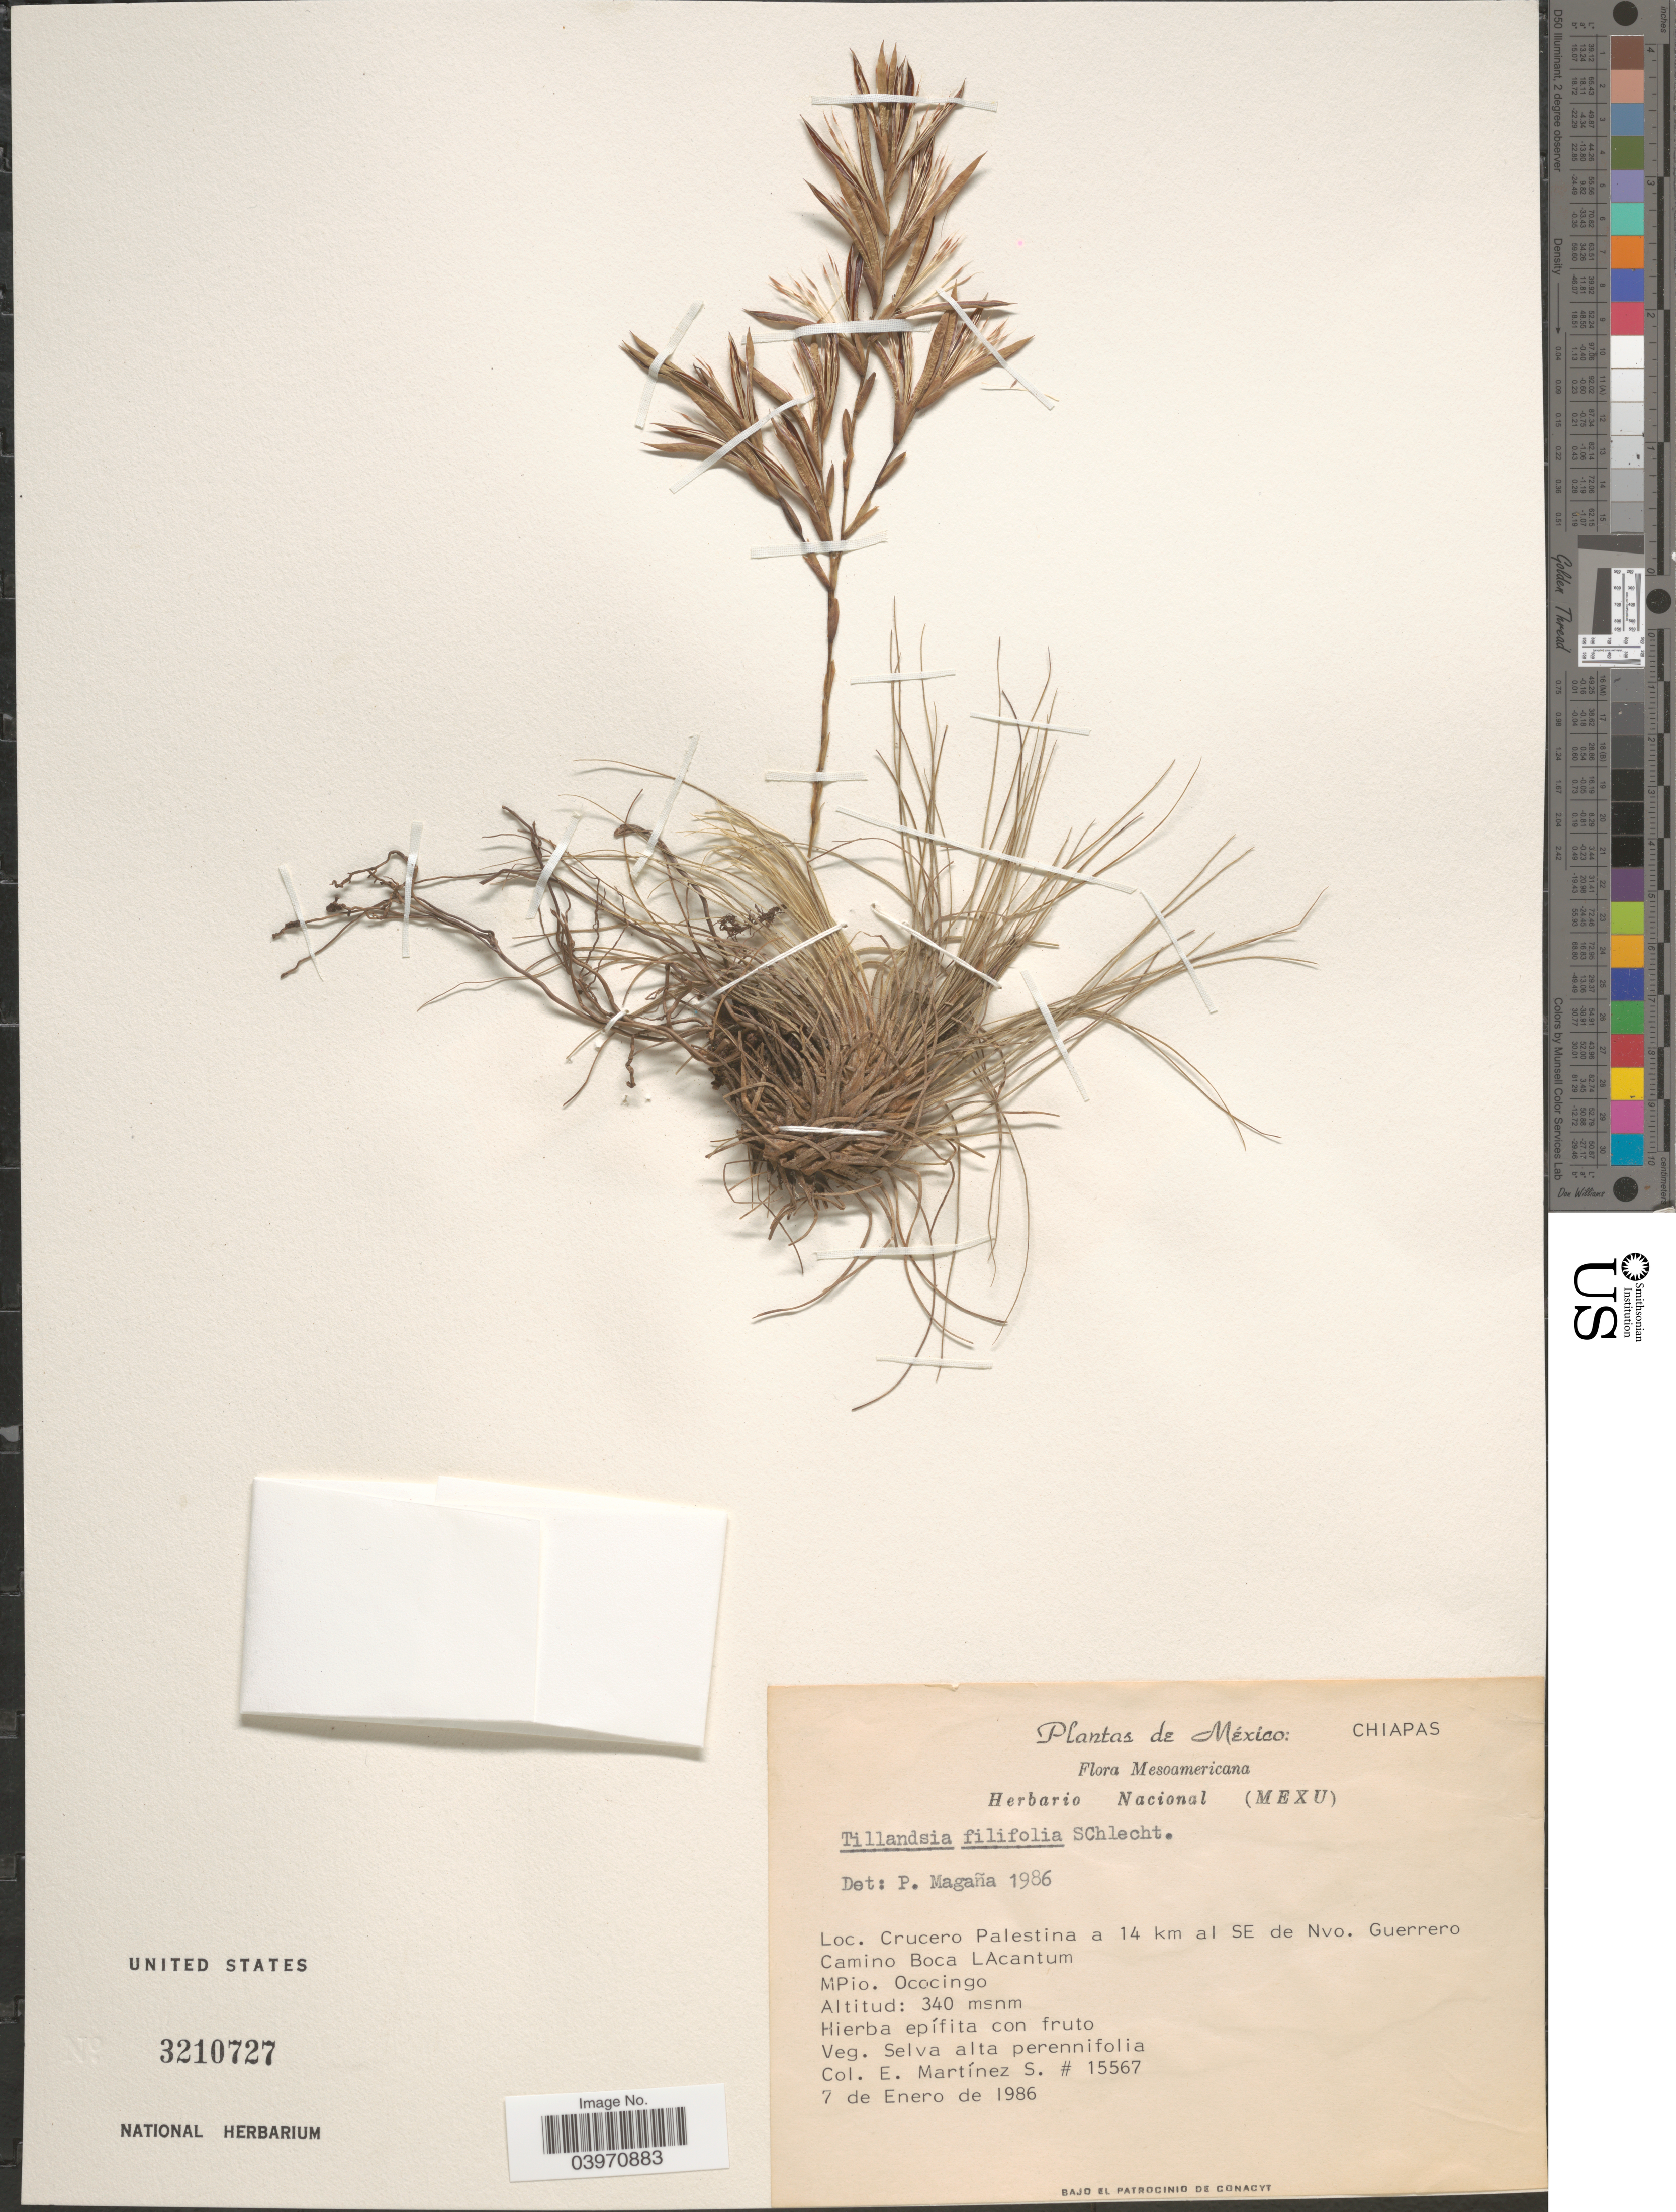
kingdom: Plantae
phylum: Tracheophyta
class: Liliopsida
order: Poales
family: Bromeliaceae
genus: Tillandsia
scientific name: Tillandsia filifolia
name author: Schltdl. & Cham.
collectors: E. M. Martínez S.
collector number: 15567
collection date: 1986-01-07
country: Mexico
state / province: Chiapas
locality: Mesoamericana. Crucero Palestina a 14 km al SE de Nvo. Guerrero Camino Boca Lacantum. Mpio. Ococingo.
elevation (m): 340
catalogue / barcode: US 3210727